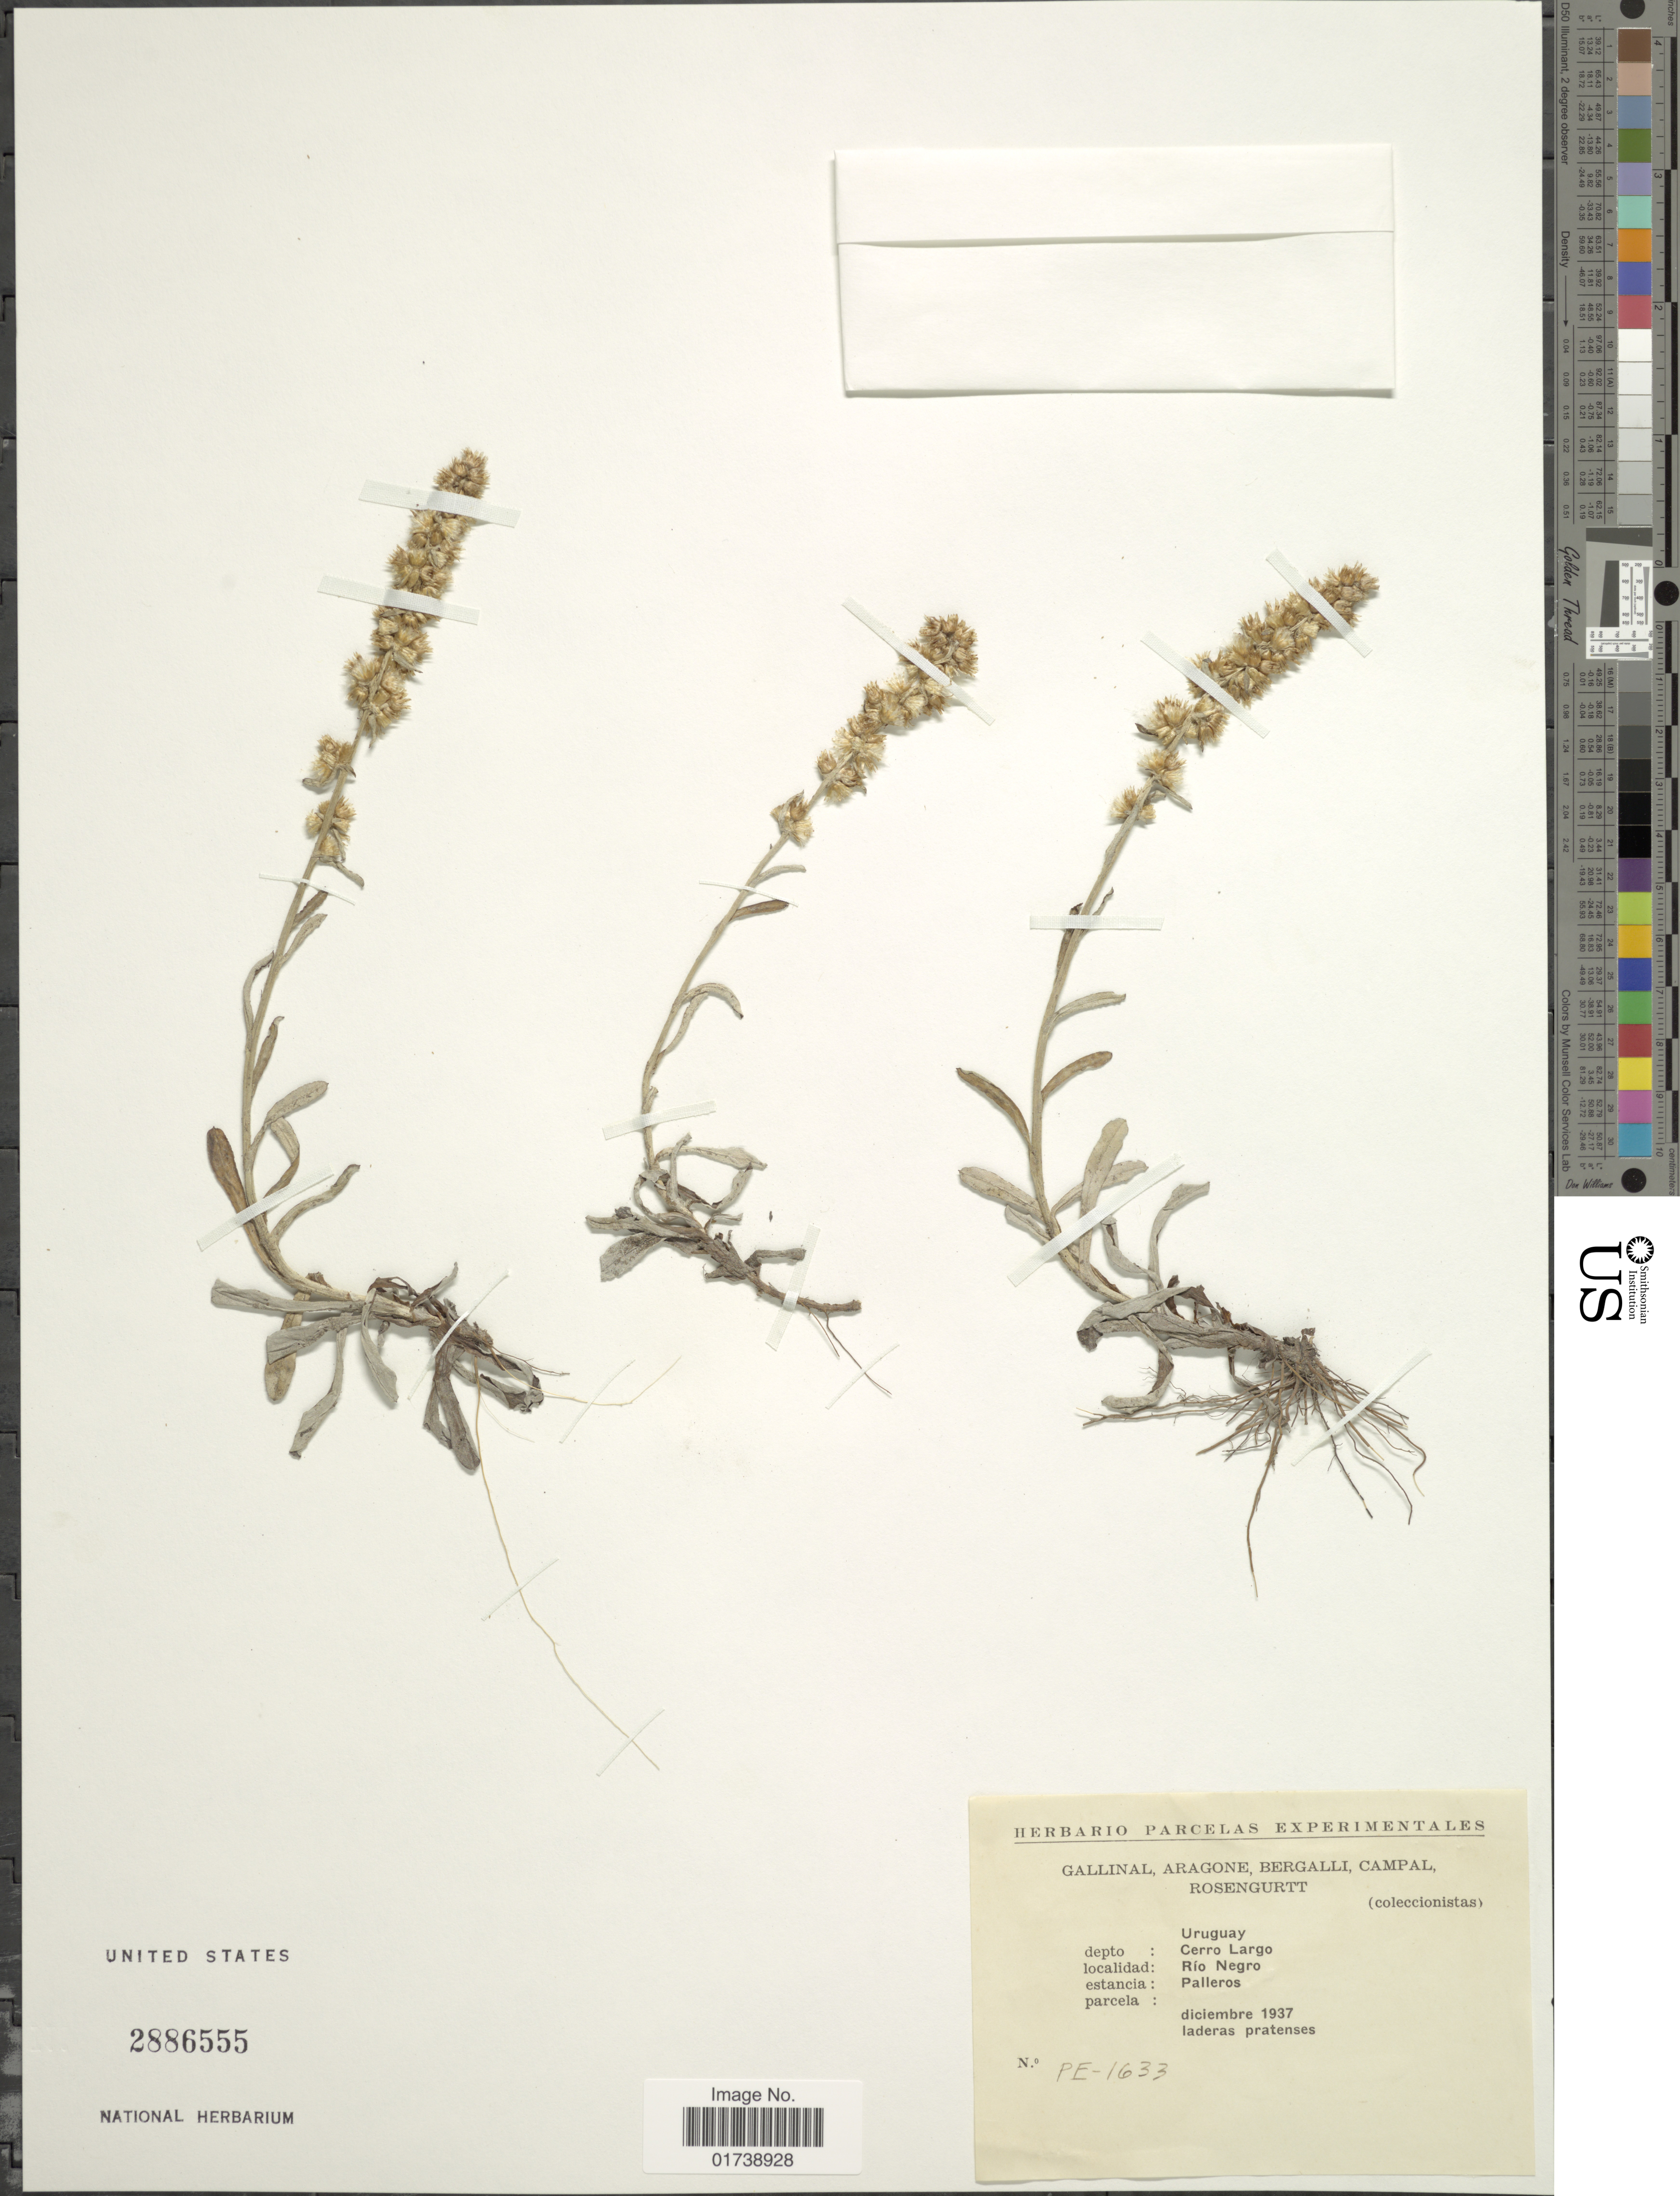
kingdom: Plantae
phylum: Tracheophyta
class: Magnoliopsida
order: Asterales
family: Asteraceae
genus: Gamochaeta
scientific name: Gamochaeta sp.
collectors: -. Gallinal, -- Aragone, -- Bergalli, -- Campal & Rosengurtt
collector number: PE-4633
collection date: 1937-12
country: Uruguay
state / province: Cerro Largo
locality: Rio Negro, estancia Palleros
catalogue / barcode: US 2886555